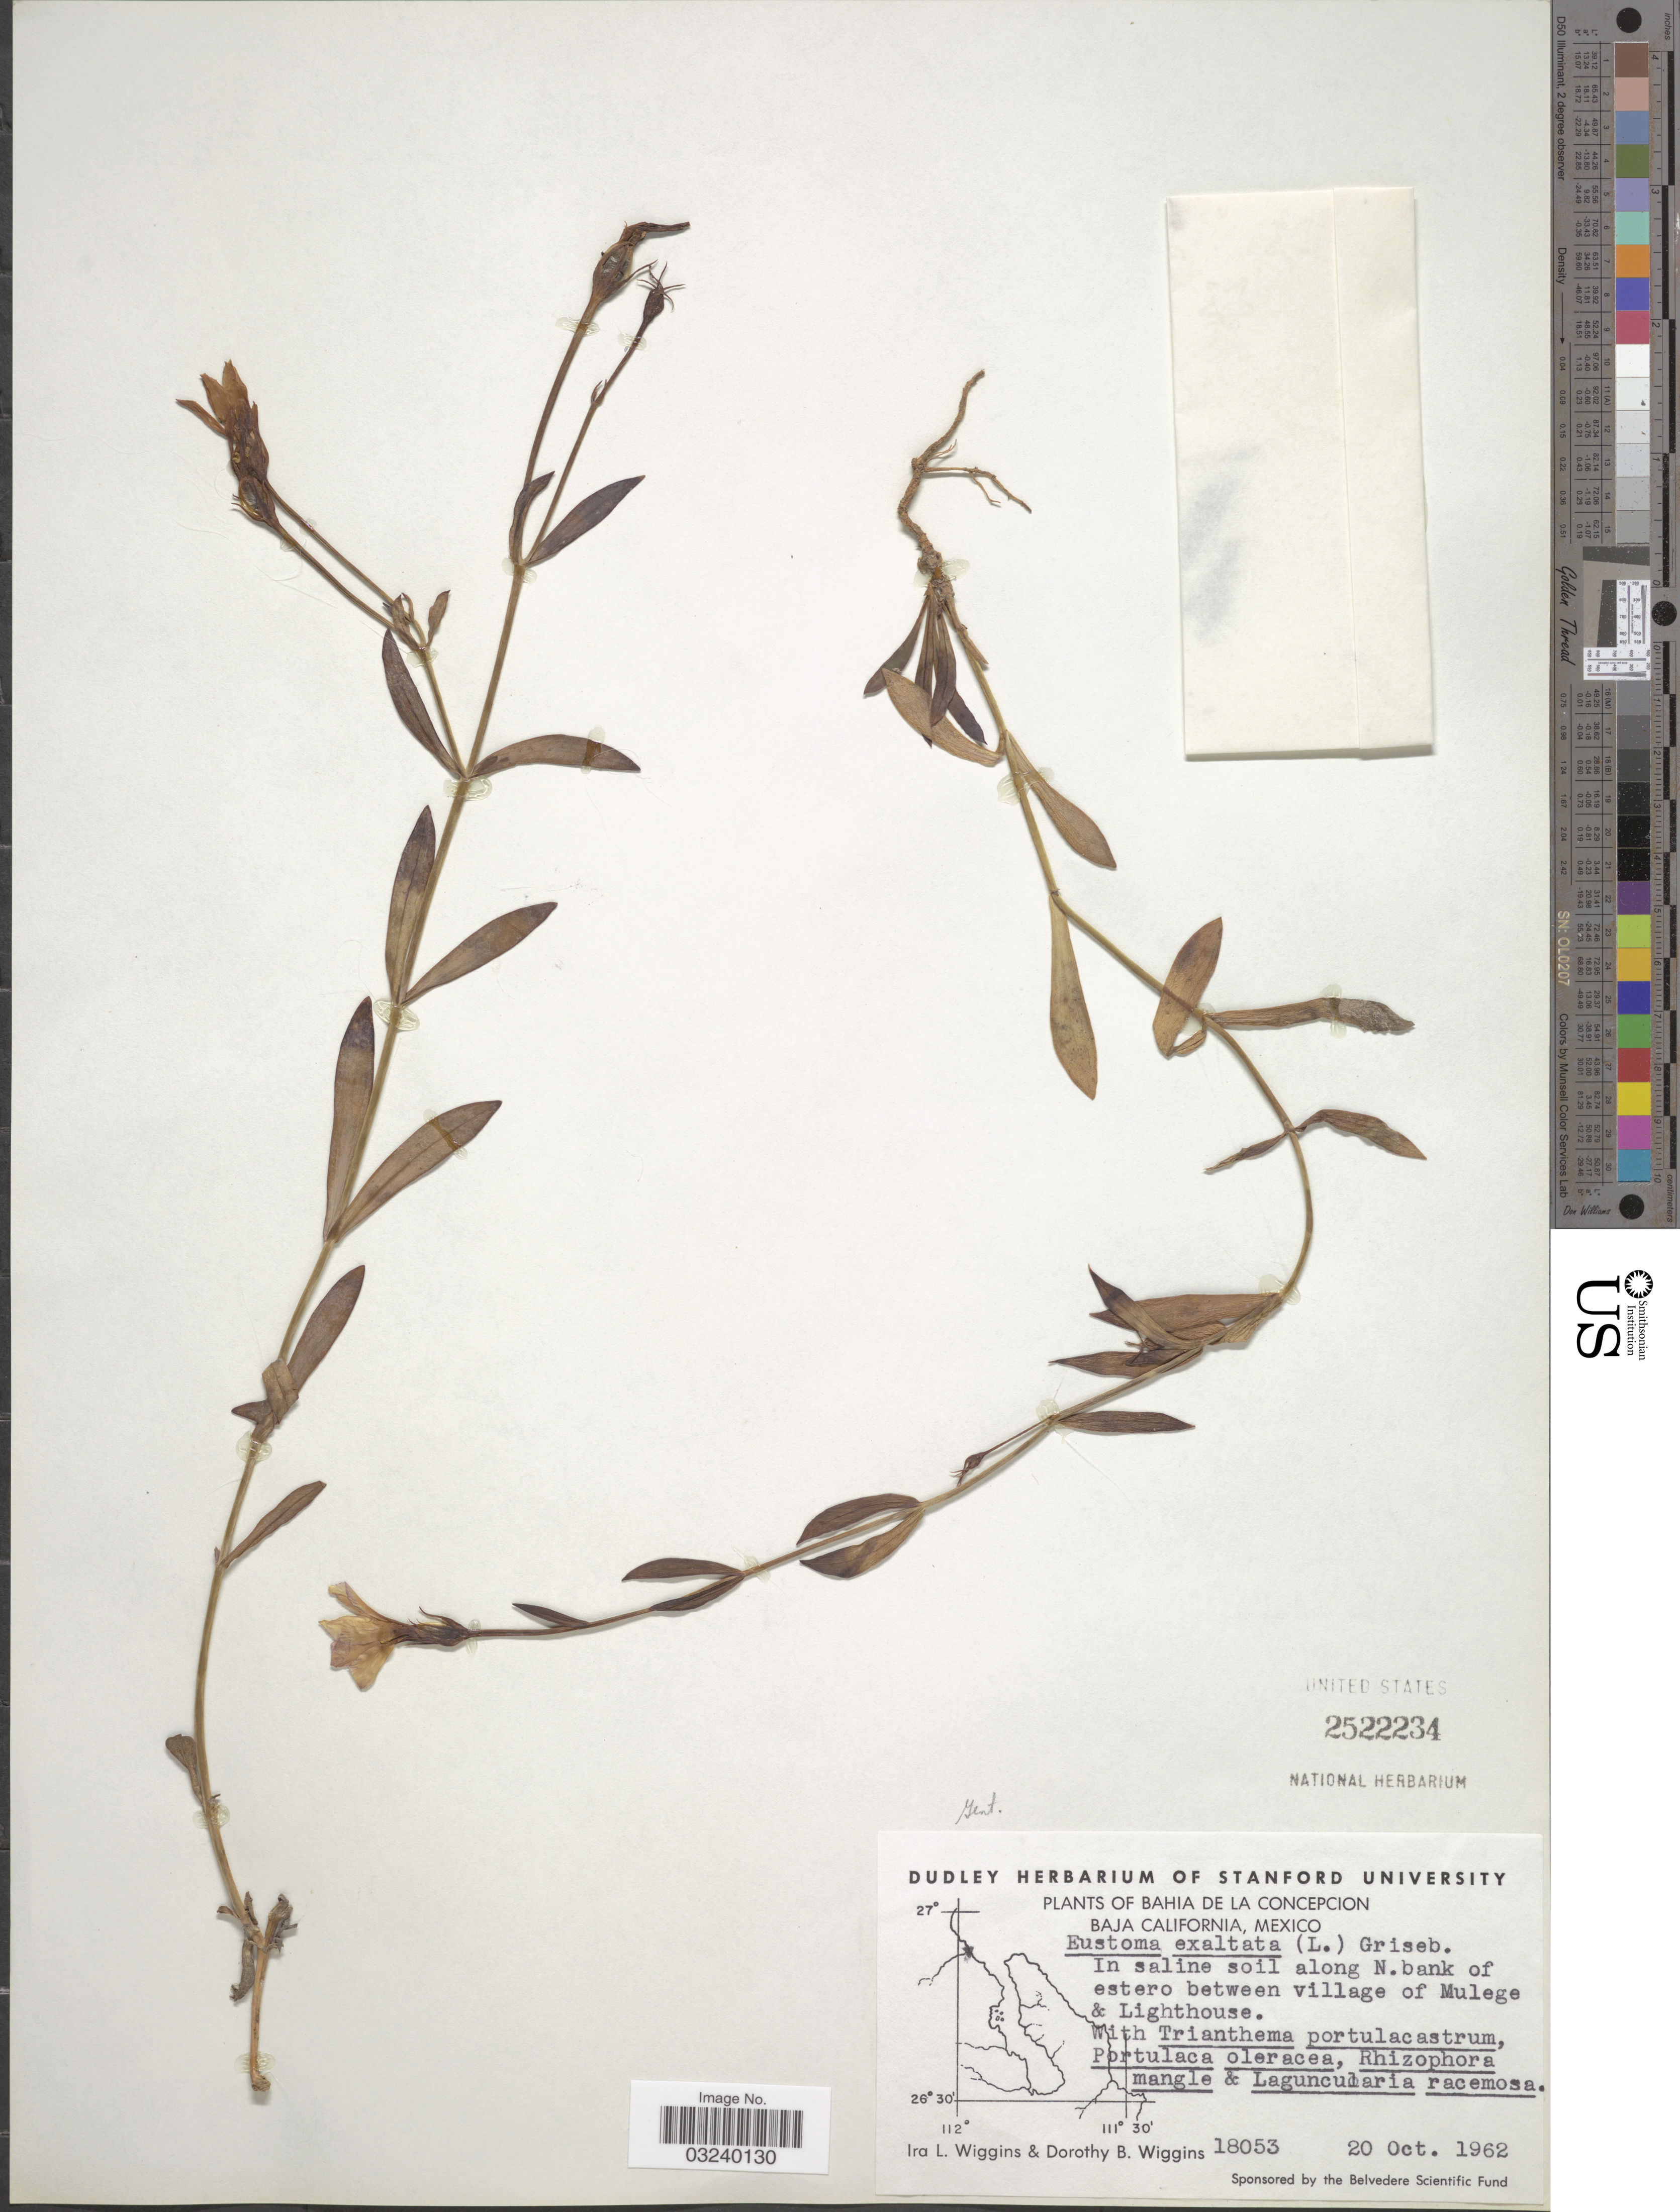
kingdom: Plantae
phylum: Tracheophyta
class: Magnoliopsida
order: Gentianales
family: Gentianaceae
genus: Eustoma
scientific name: Eustoma exaltatum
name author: (L.) Salisb. ex Don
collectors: I. L. Wiggins & D. B. Wiggins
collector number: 18053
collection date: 1962-10-20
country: Mexico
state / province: Baja California Sur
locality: In saline soil along N. bank of estero between village of Mulege & Lighthouse.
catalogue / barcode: US 2522234